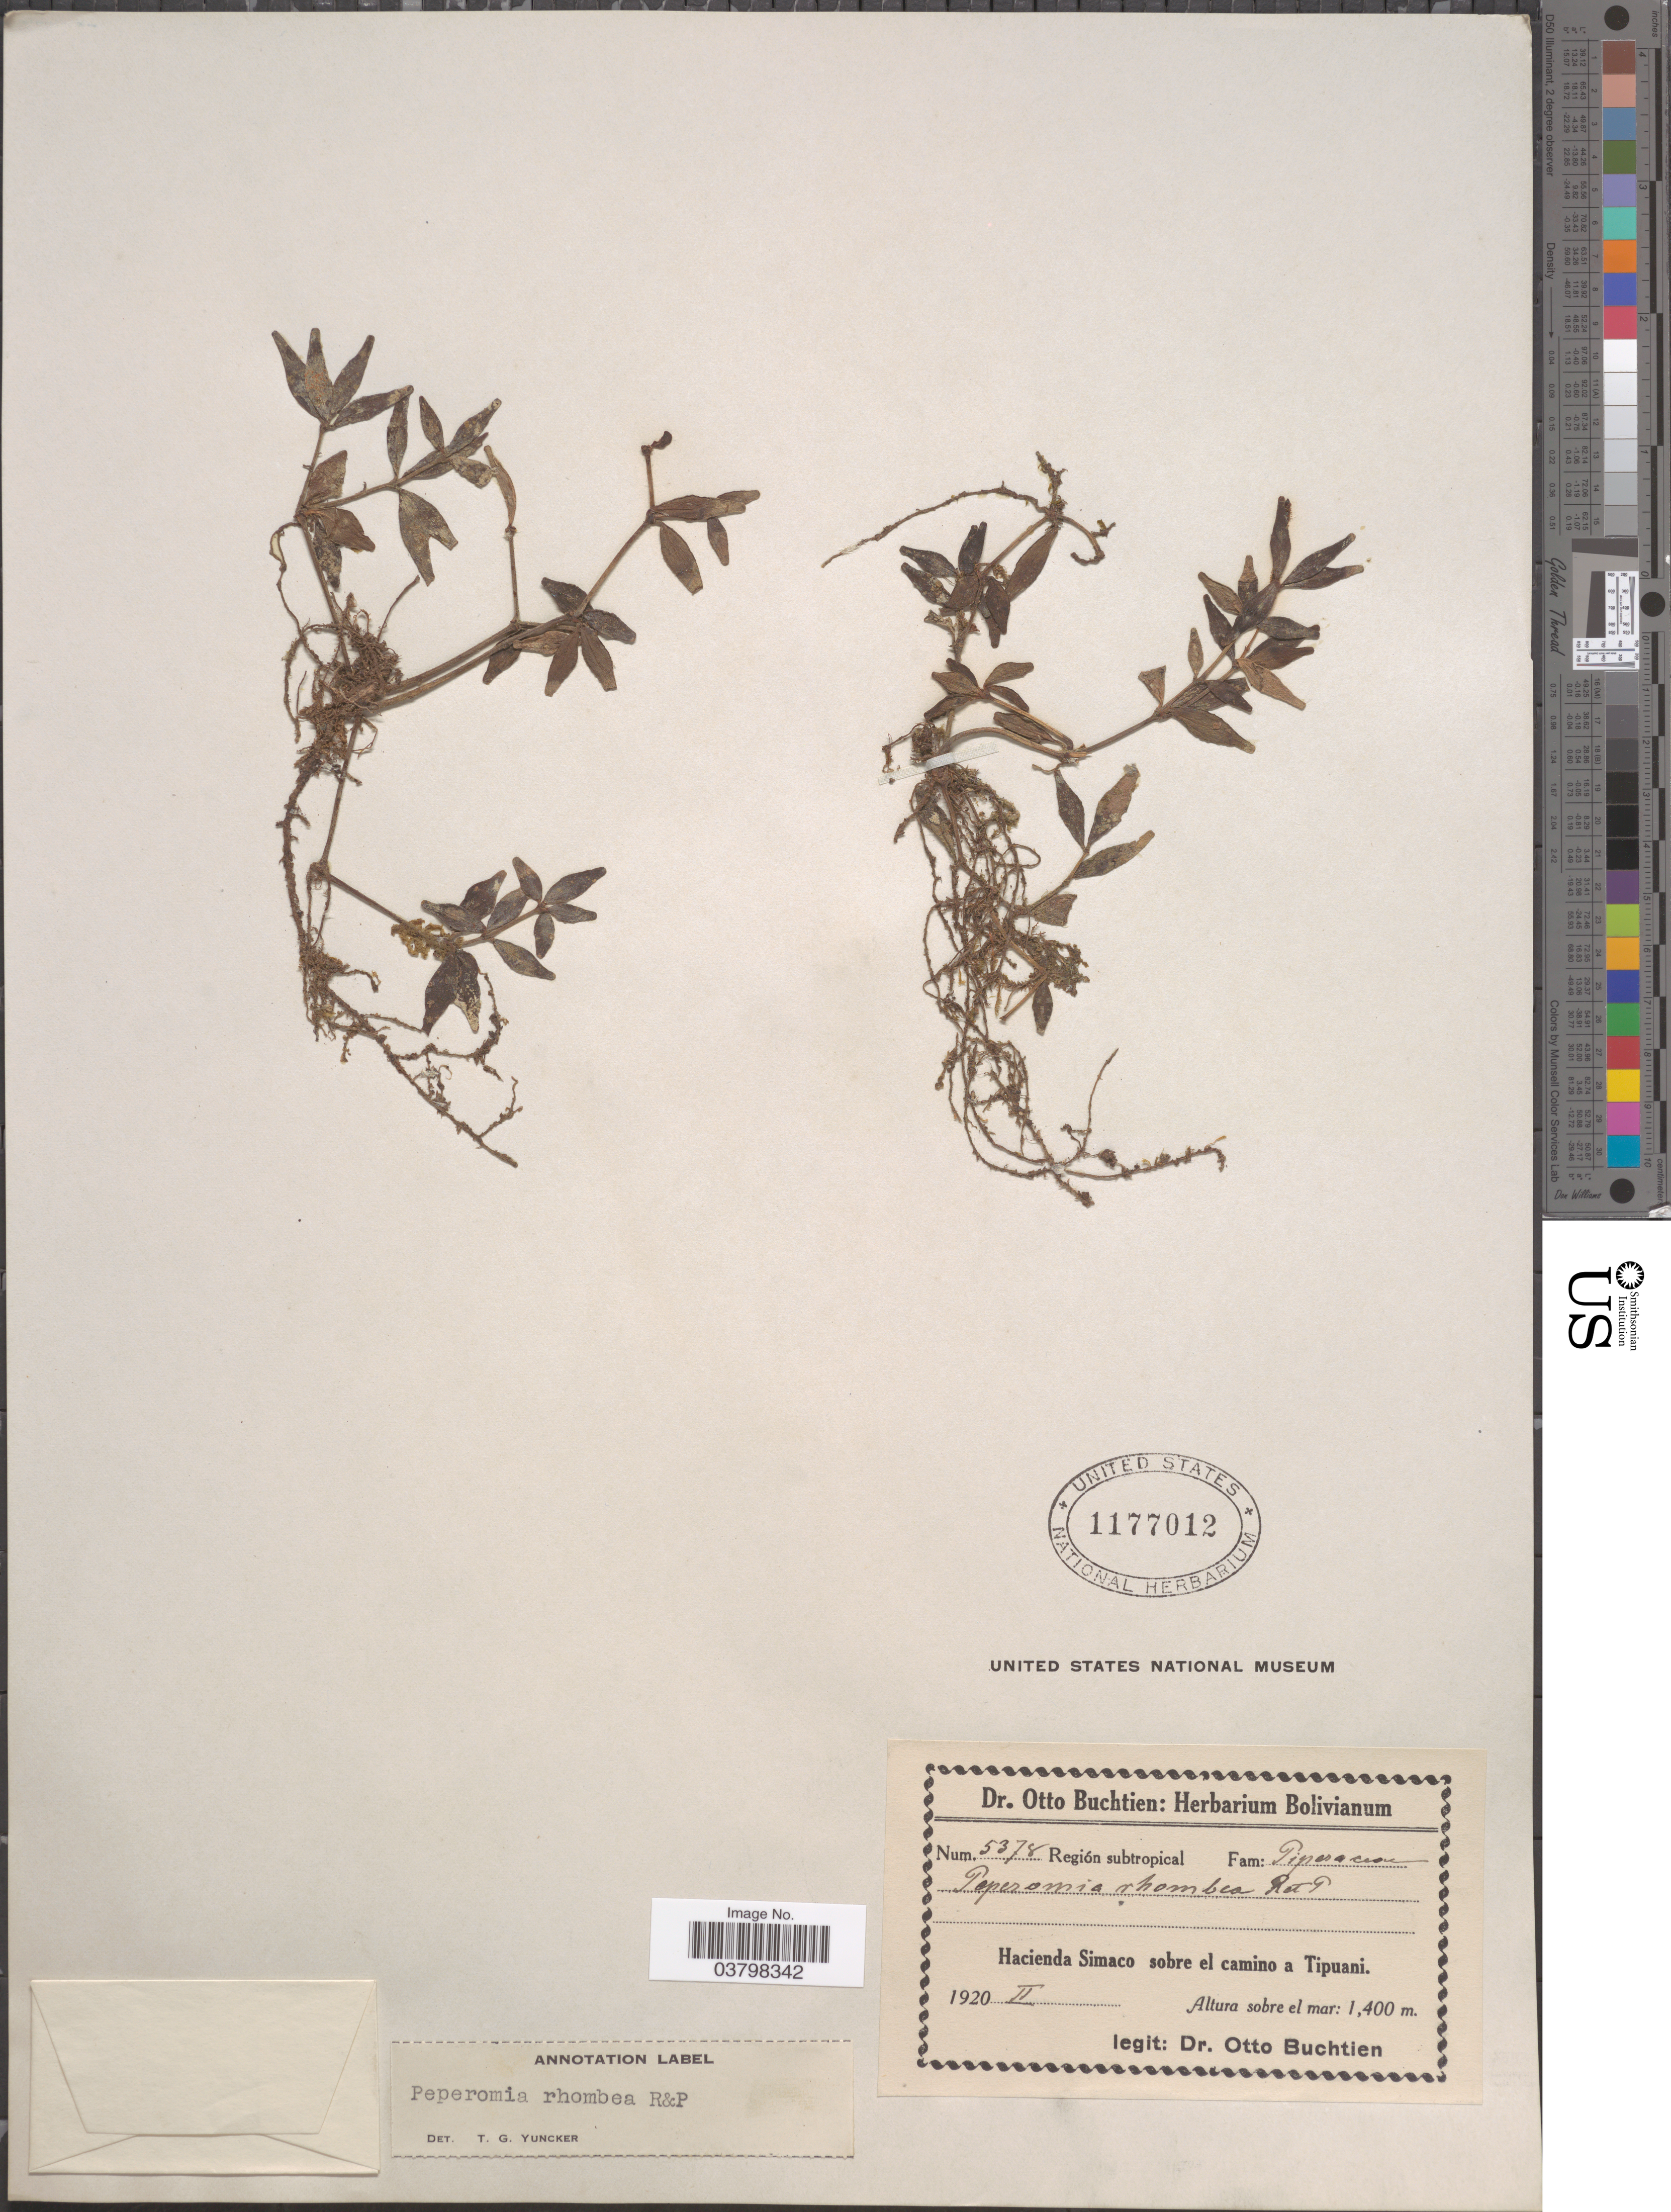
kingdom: Plantae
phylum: Tracheophyta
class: Magnoliopsida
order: Piperales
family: Piperaceae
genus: Peperomia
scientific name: Peperomia rhombea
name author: Ruiz & Pav.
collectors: O. Buchtien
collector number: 5378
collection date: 1920-02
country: Bolivia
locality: Región subtropical. Hacienda Simaco sobre el camino a Tipuani.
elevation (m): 1400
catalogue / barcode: US 1177012